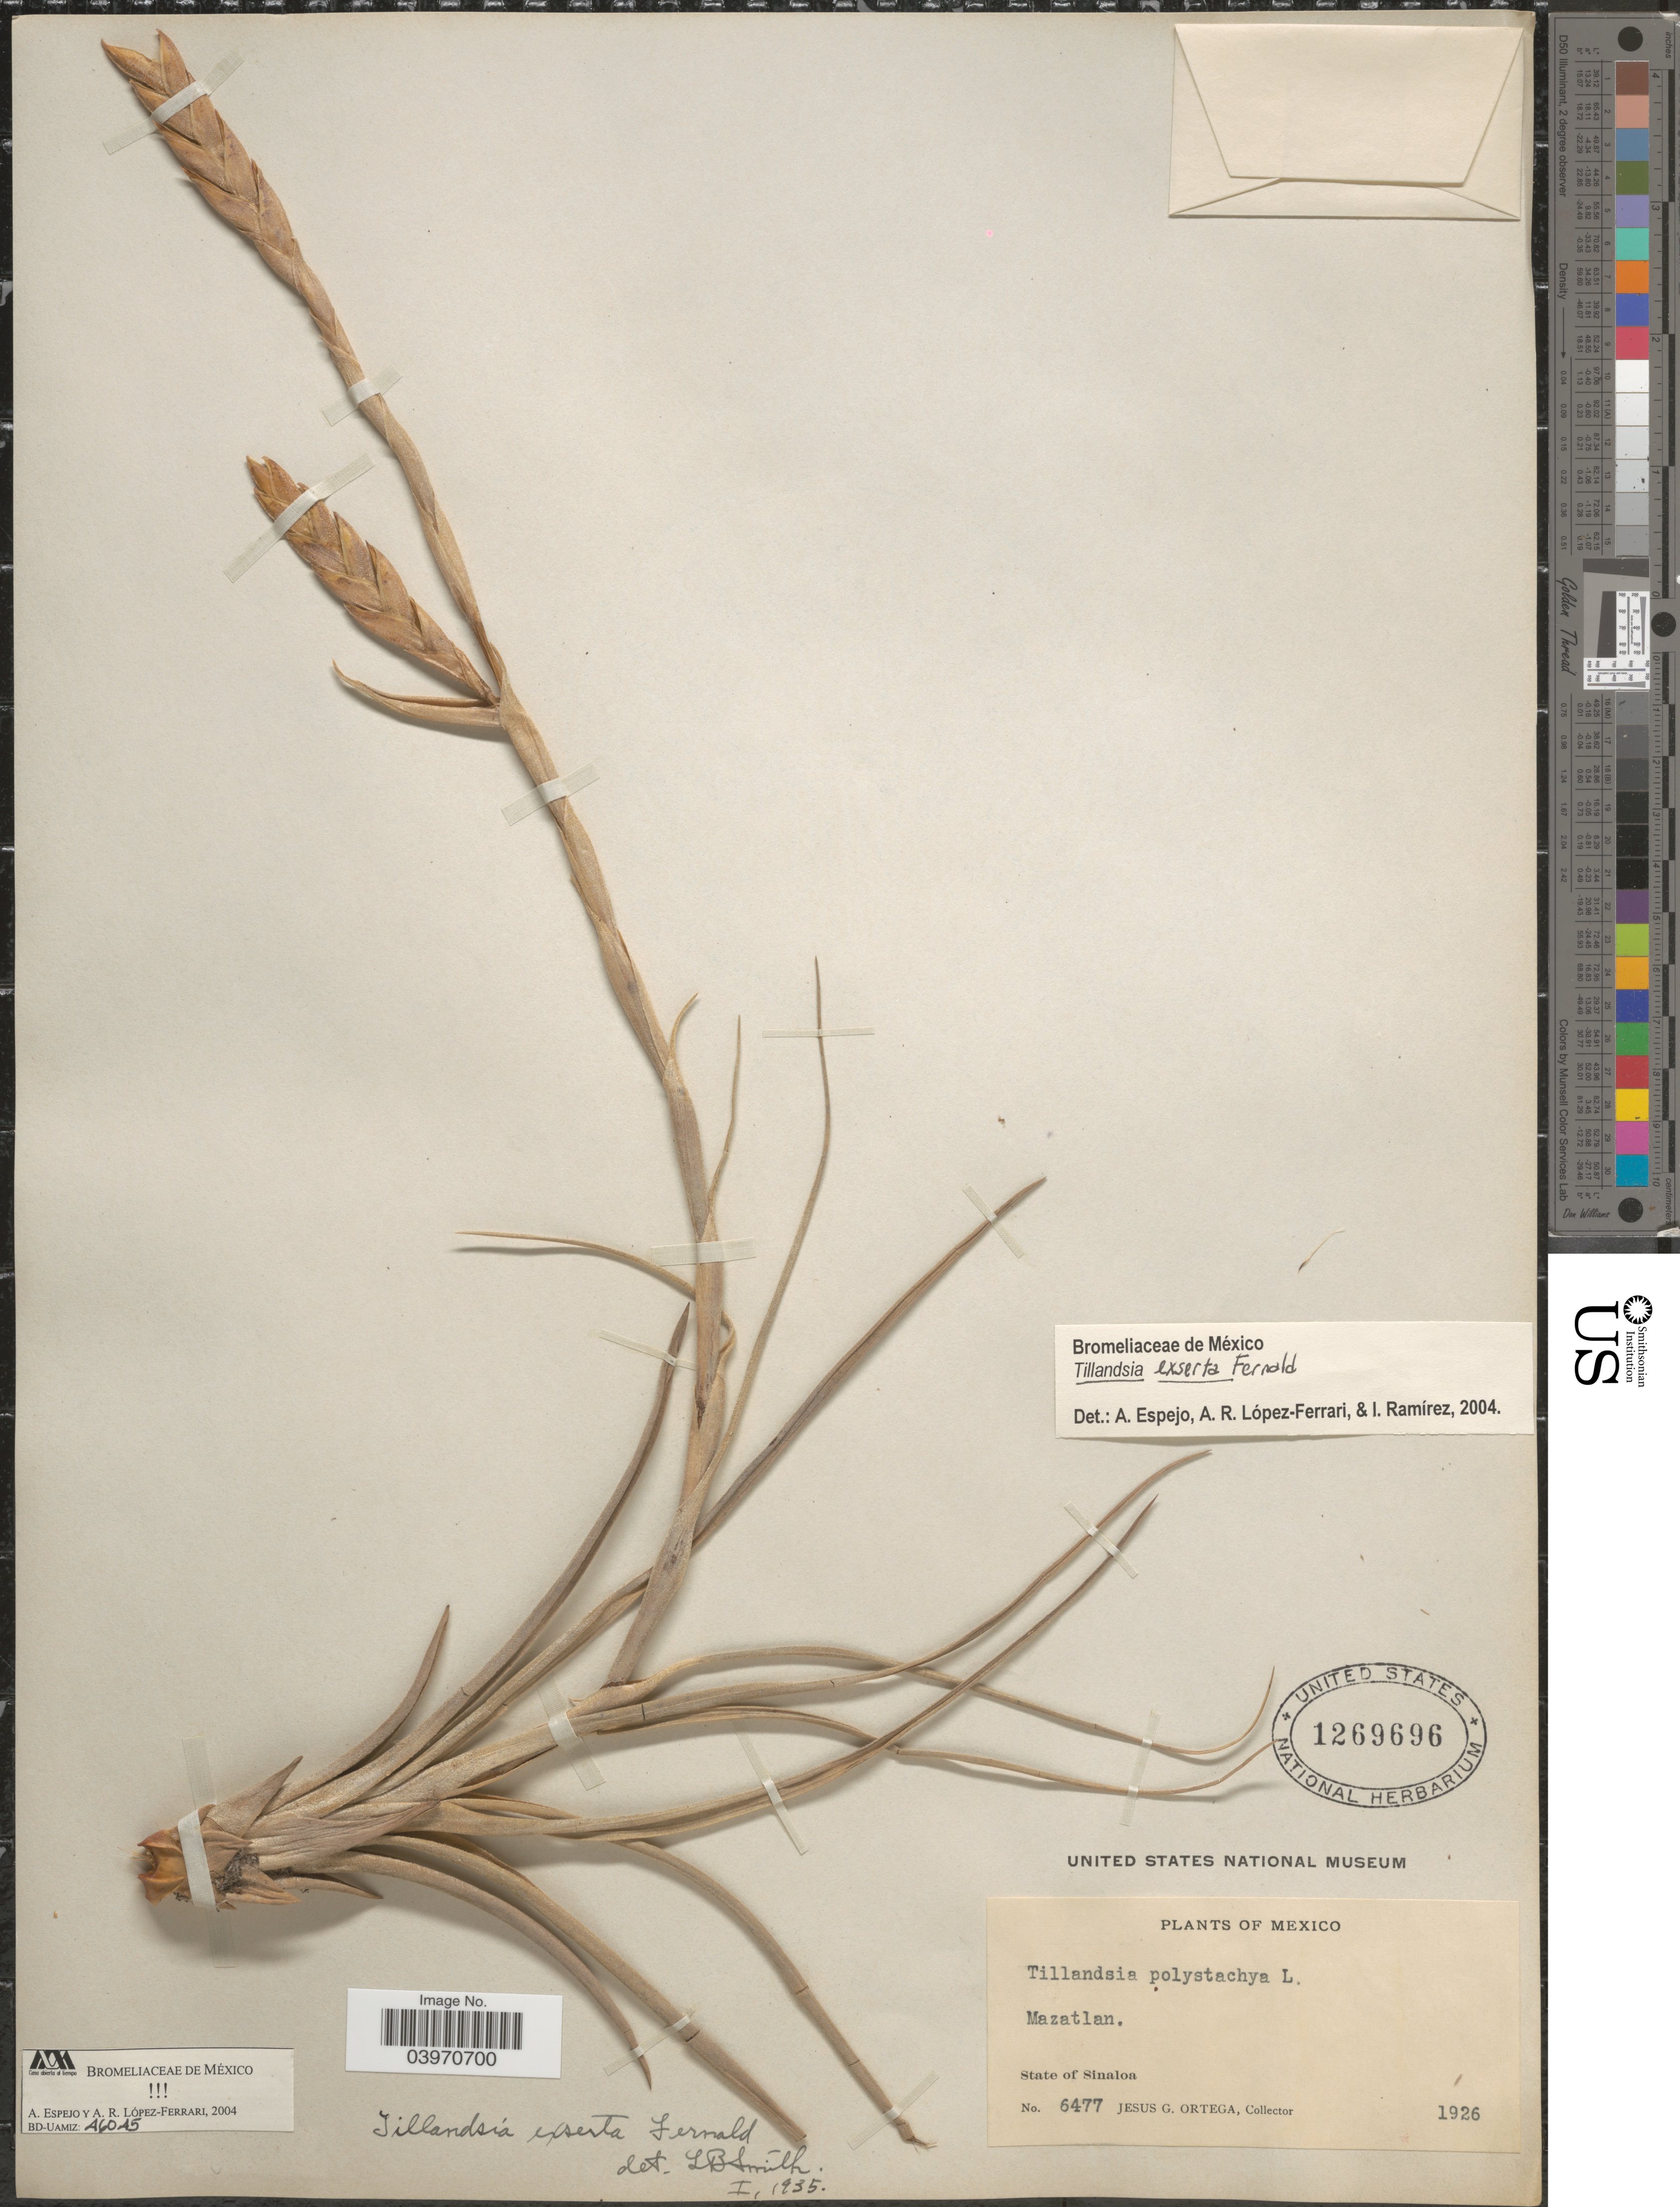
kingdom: Plantae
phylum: Tracheophyta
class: Liliopsida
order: Poales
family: Bromeliaceae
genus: Tillandsia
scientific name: Tillandsia exserta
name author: Fernald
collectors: J. Ortega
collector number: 6477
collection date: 1926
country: Mexico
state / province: Sinaloa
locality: Mazatlan.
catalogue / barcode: US 1269696